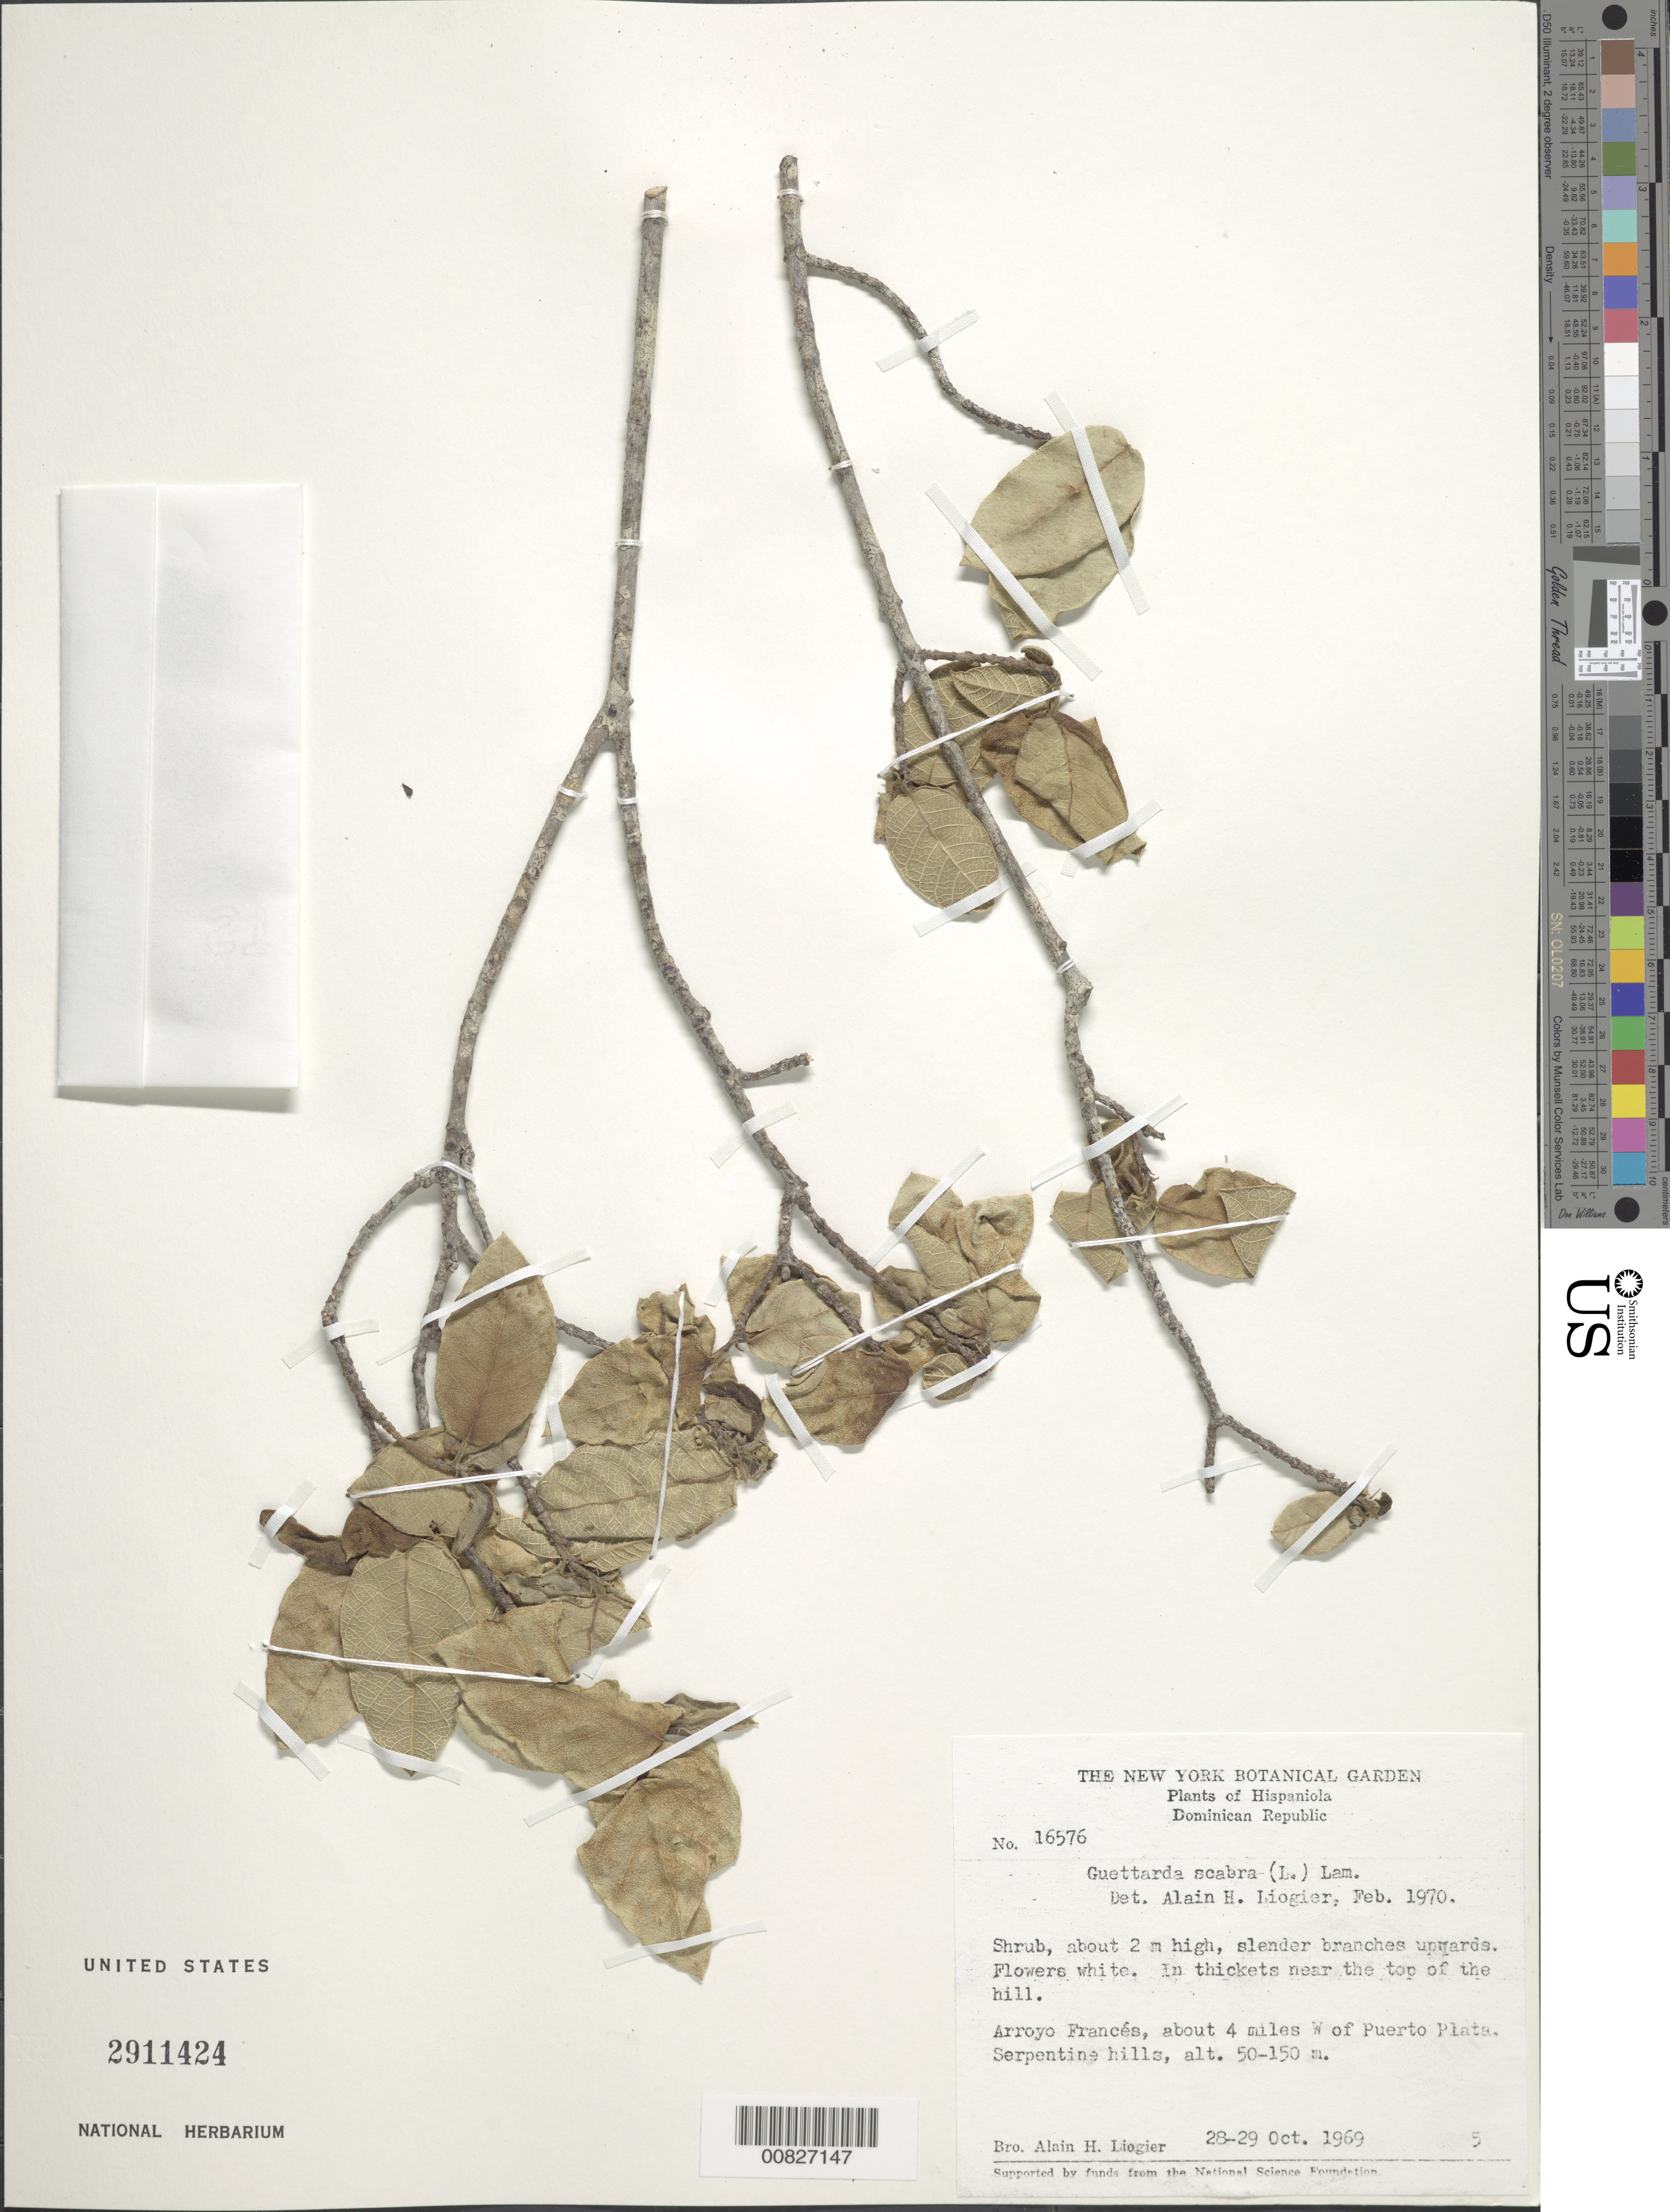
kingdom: Plantae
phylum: Tracheophyta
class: Magnoliopsida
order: Gentianales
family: Rubiaceae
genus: Guettarda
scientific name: Guettarda scabra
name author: (L.) Vent.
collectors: A. H. Liogier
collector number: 16576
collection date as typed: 28 Oct 1969 to 29 Oct 1969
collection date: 1969-10-28/1969-10-29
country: Dominican Republic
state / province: Puerto Plata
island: Hispaniola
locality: Arroyo Francés, about 4 miles W of Puerto Plata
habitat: In thickets near the top of the serpentine hill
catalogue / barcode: US 2911424